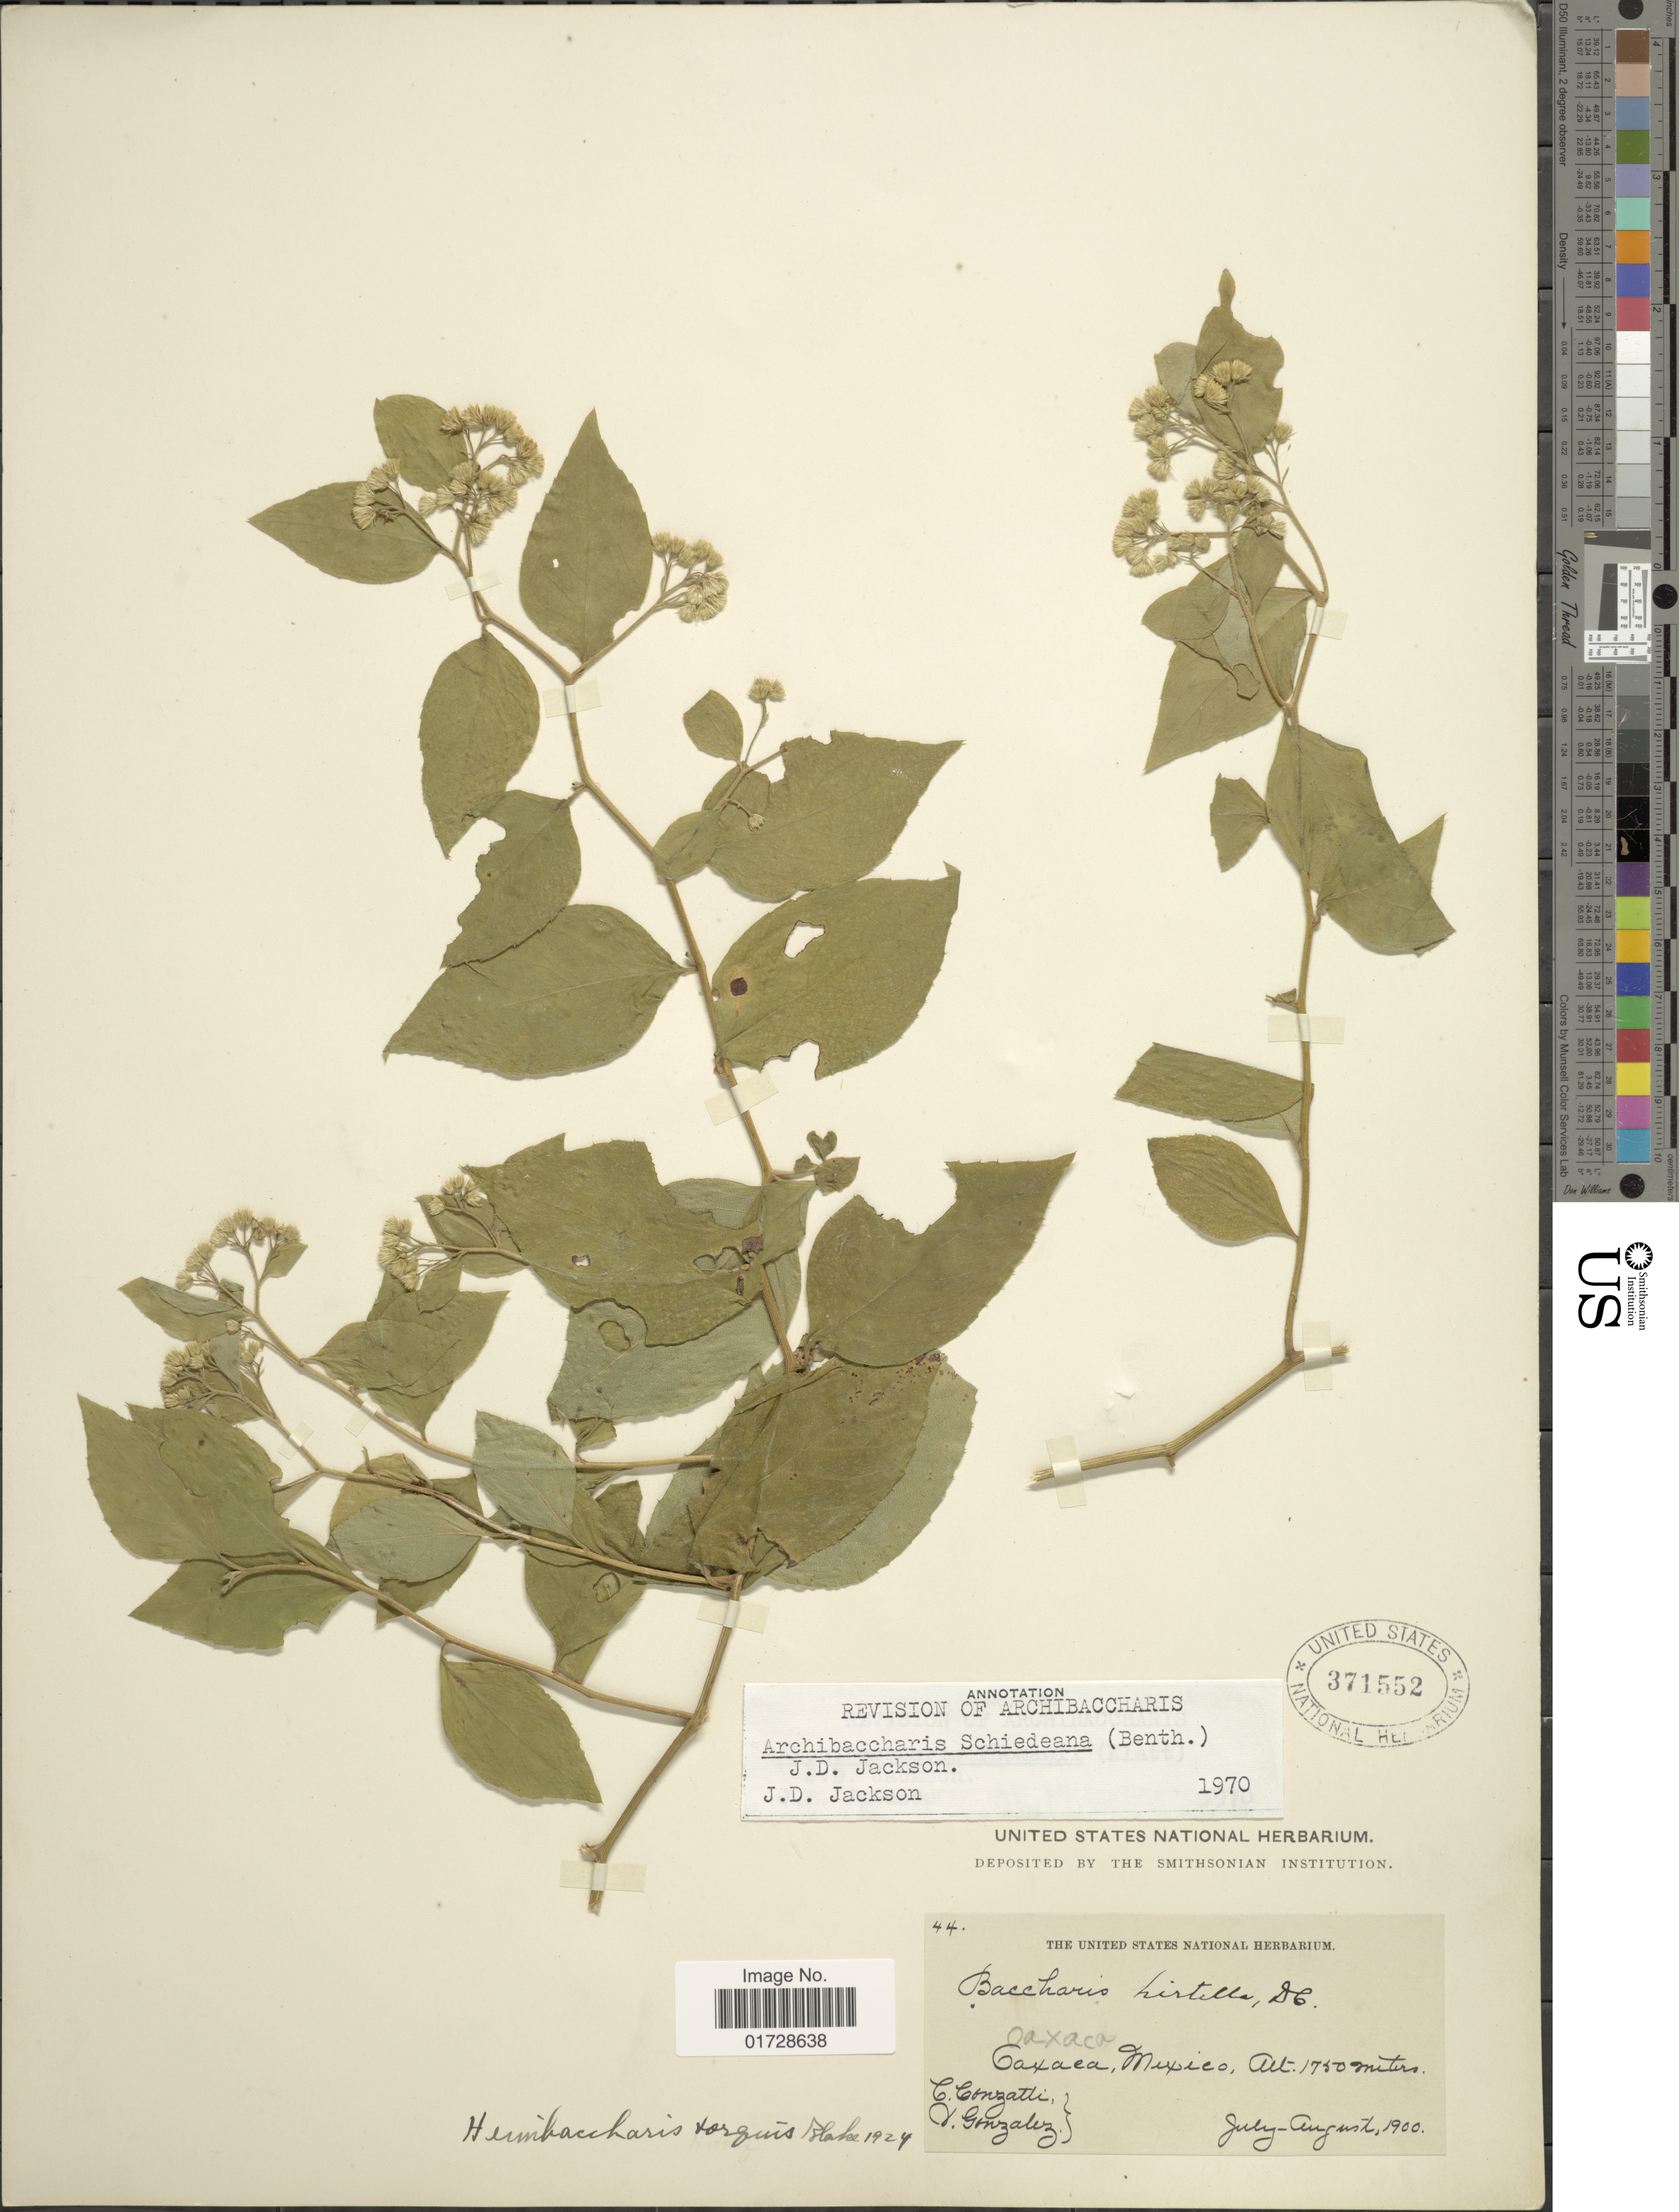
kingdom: Plantae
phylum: Tracheophyta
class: Magnoliopsida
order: Asterales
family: Asteraceae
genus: Archibaccharis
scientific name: Archibaccharis schiedeana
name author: (Benth.) J.D. Jacks.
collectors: C. Conzatti & V. Gonzalez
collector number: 44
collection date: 1900-07/1900-08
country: Mexico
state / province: Oaxaca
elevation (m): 1750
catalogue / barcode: US 371552